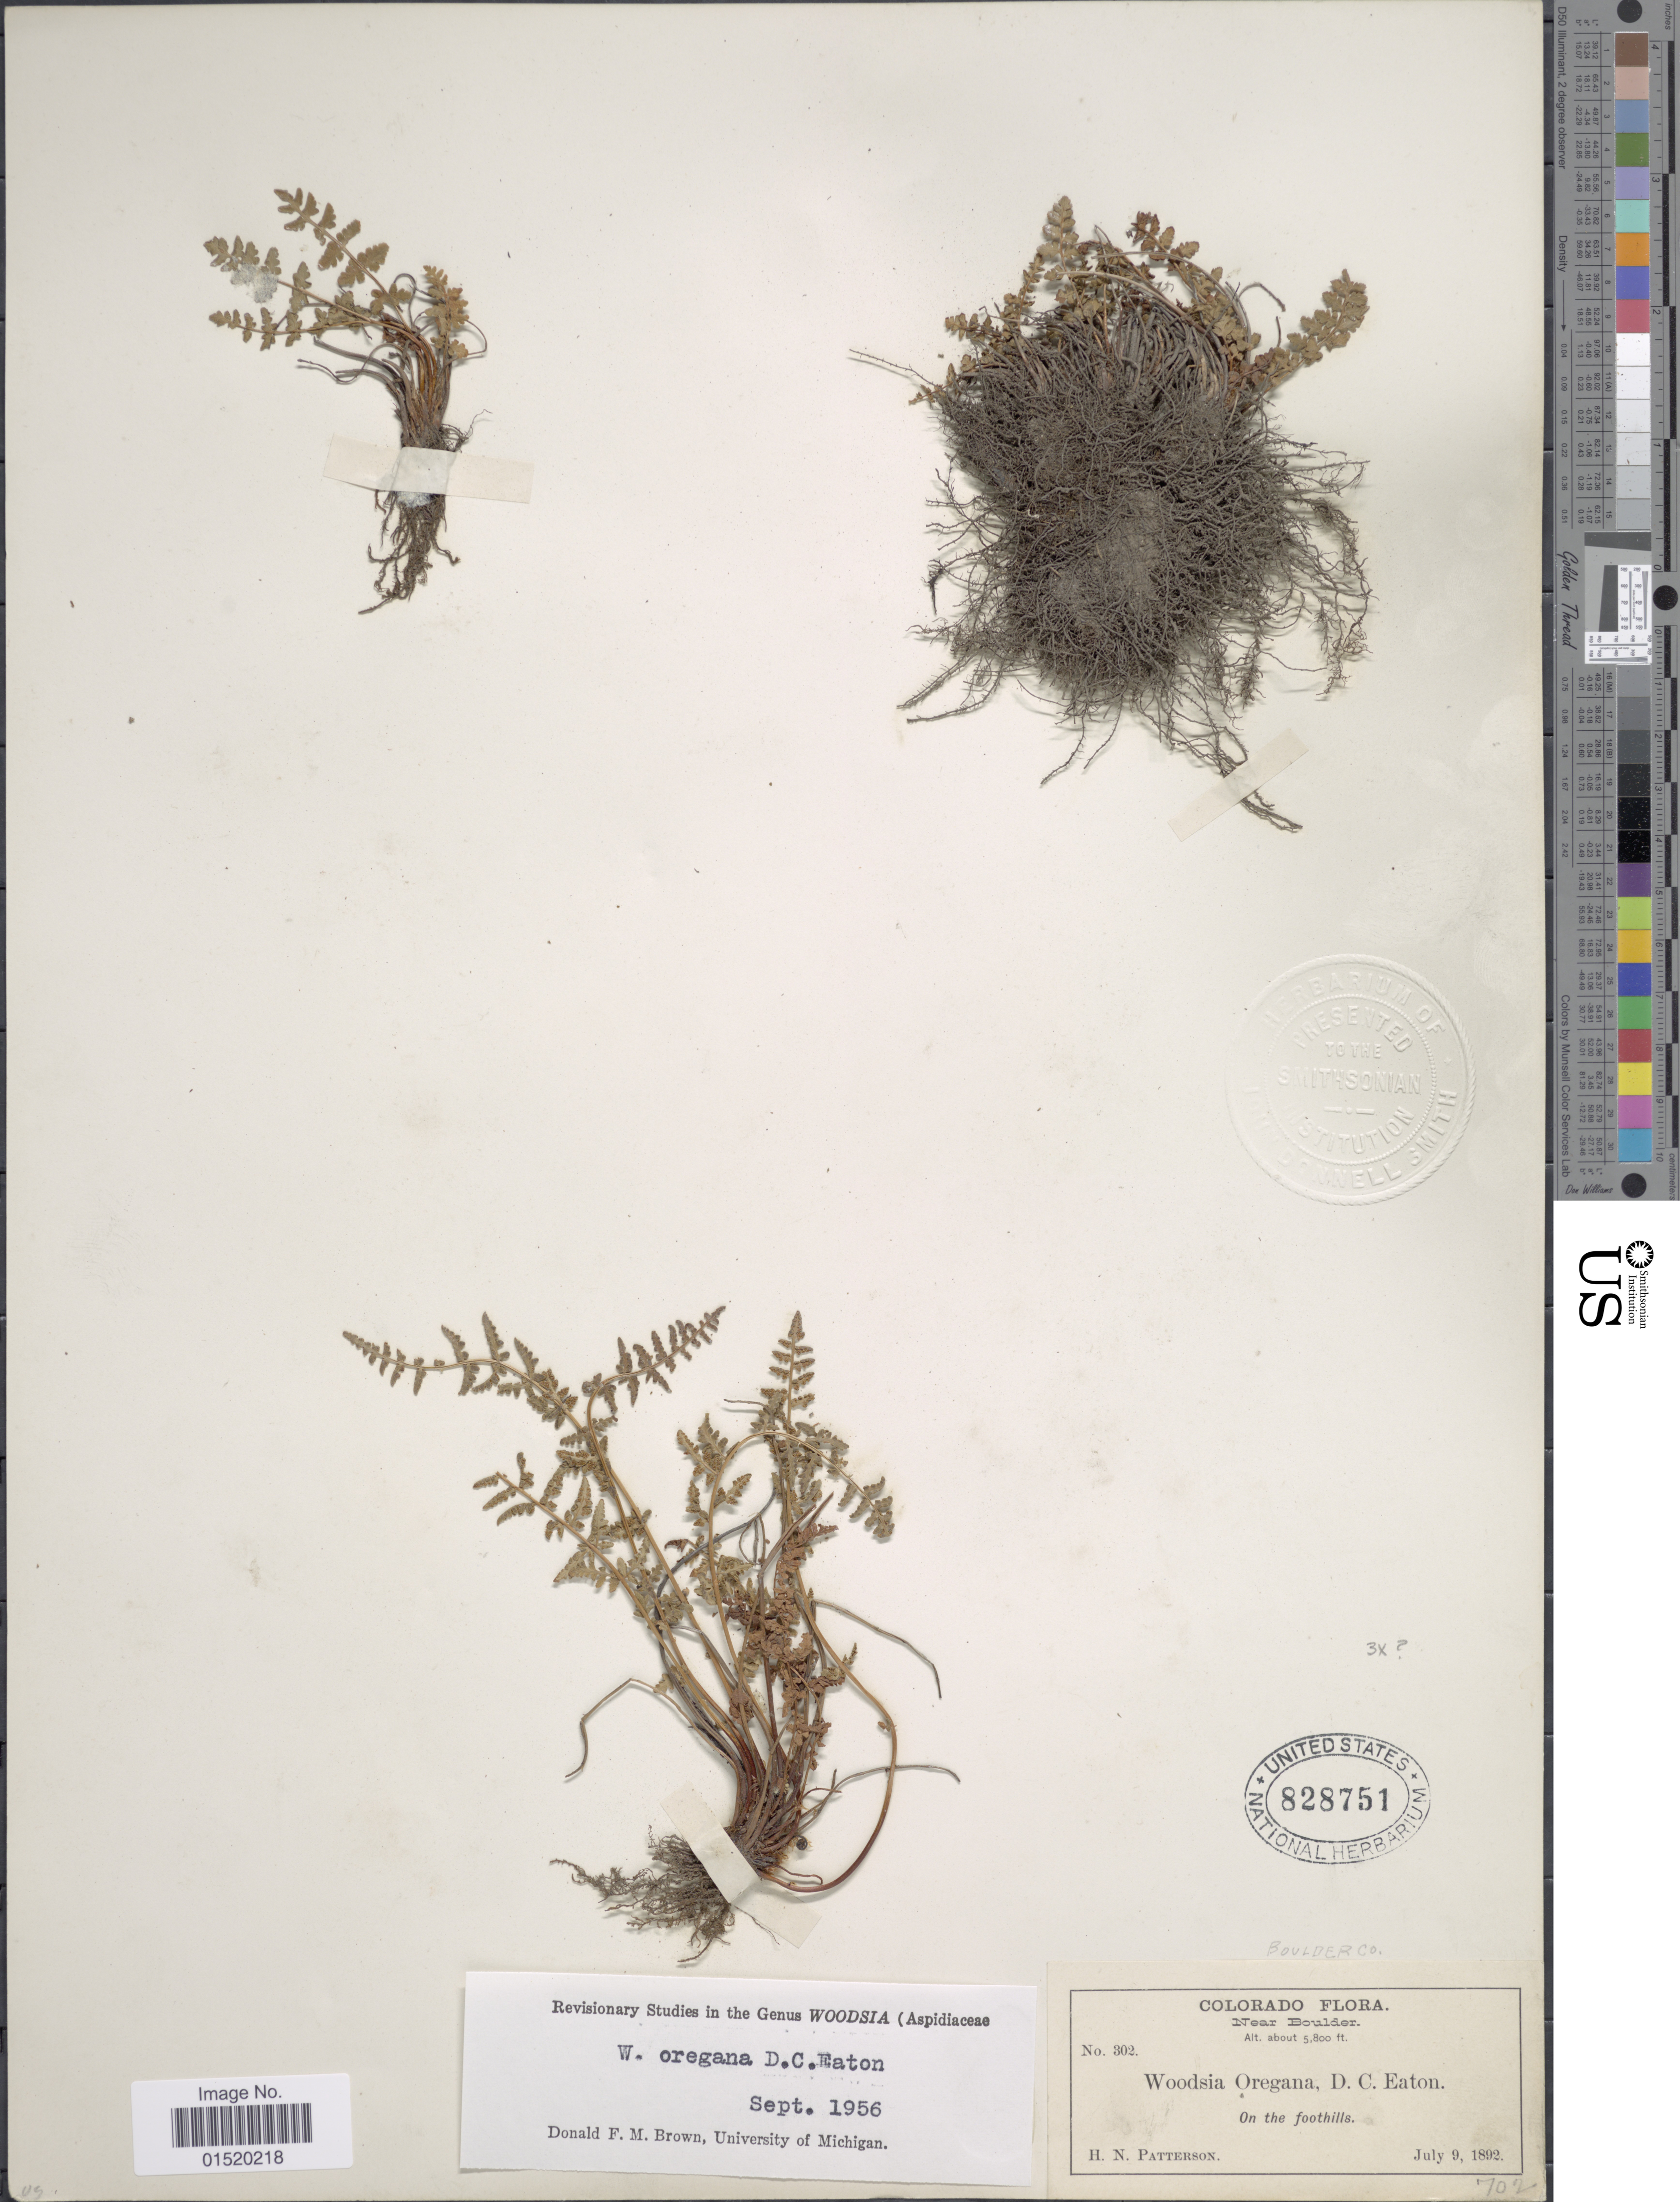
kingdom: Plantae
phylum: Tracheophyta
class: Polypodiopsida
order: Polypodiales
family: Woodsiaceae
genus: Woodsia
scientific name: Woodsia oregana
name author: D.C. Eaton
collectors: H. N. Patterson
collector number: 302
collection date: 1892-07-09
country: United States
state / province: Colorado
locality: Near Boulder, On the foothills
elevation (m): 1768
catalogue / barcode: US 828751